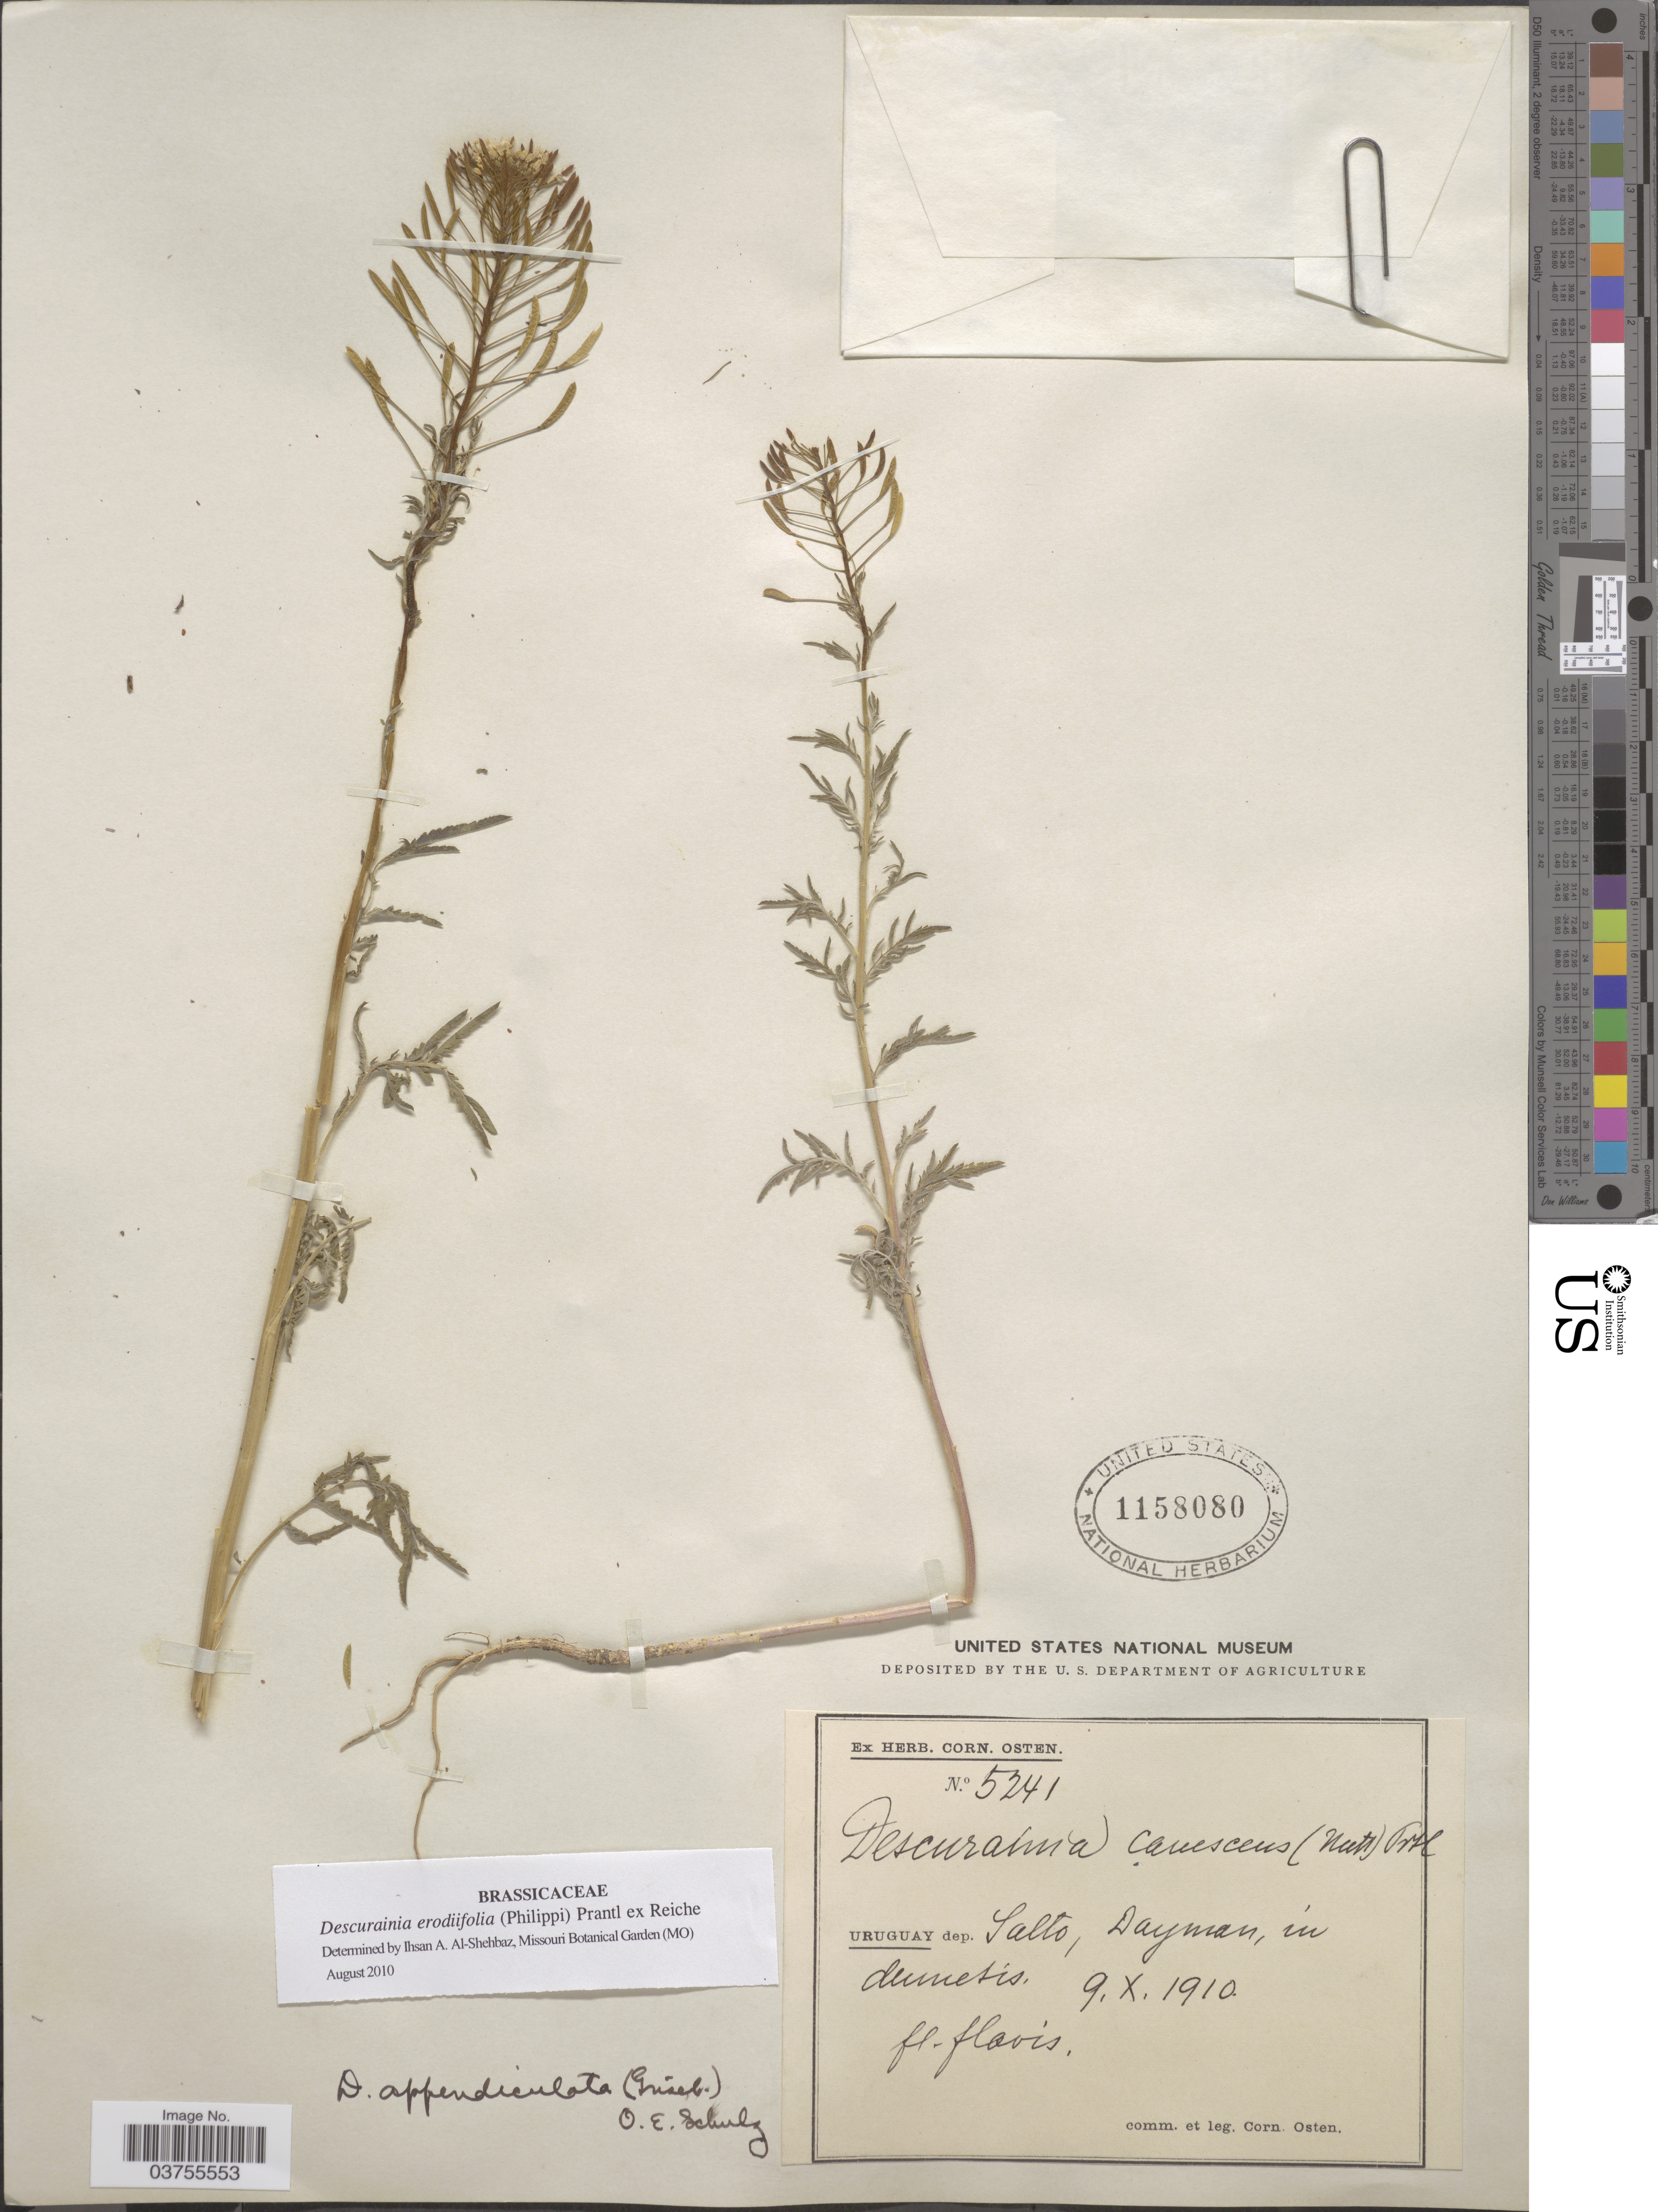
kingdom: Plantae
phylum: Tracheophyta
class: Magnoliopsida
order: Brassicales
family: Brassicaceae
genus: Descurainia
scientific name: Descurainia erodiifolia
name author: (Phil. & C.A. Mey.) Prantl ex Reiche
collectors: C. Osten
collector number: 5241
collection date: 1910-10-09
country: Uruguay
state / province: Salto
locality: Dep. Salto, Dayman.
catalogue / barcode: US 1158080